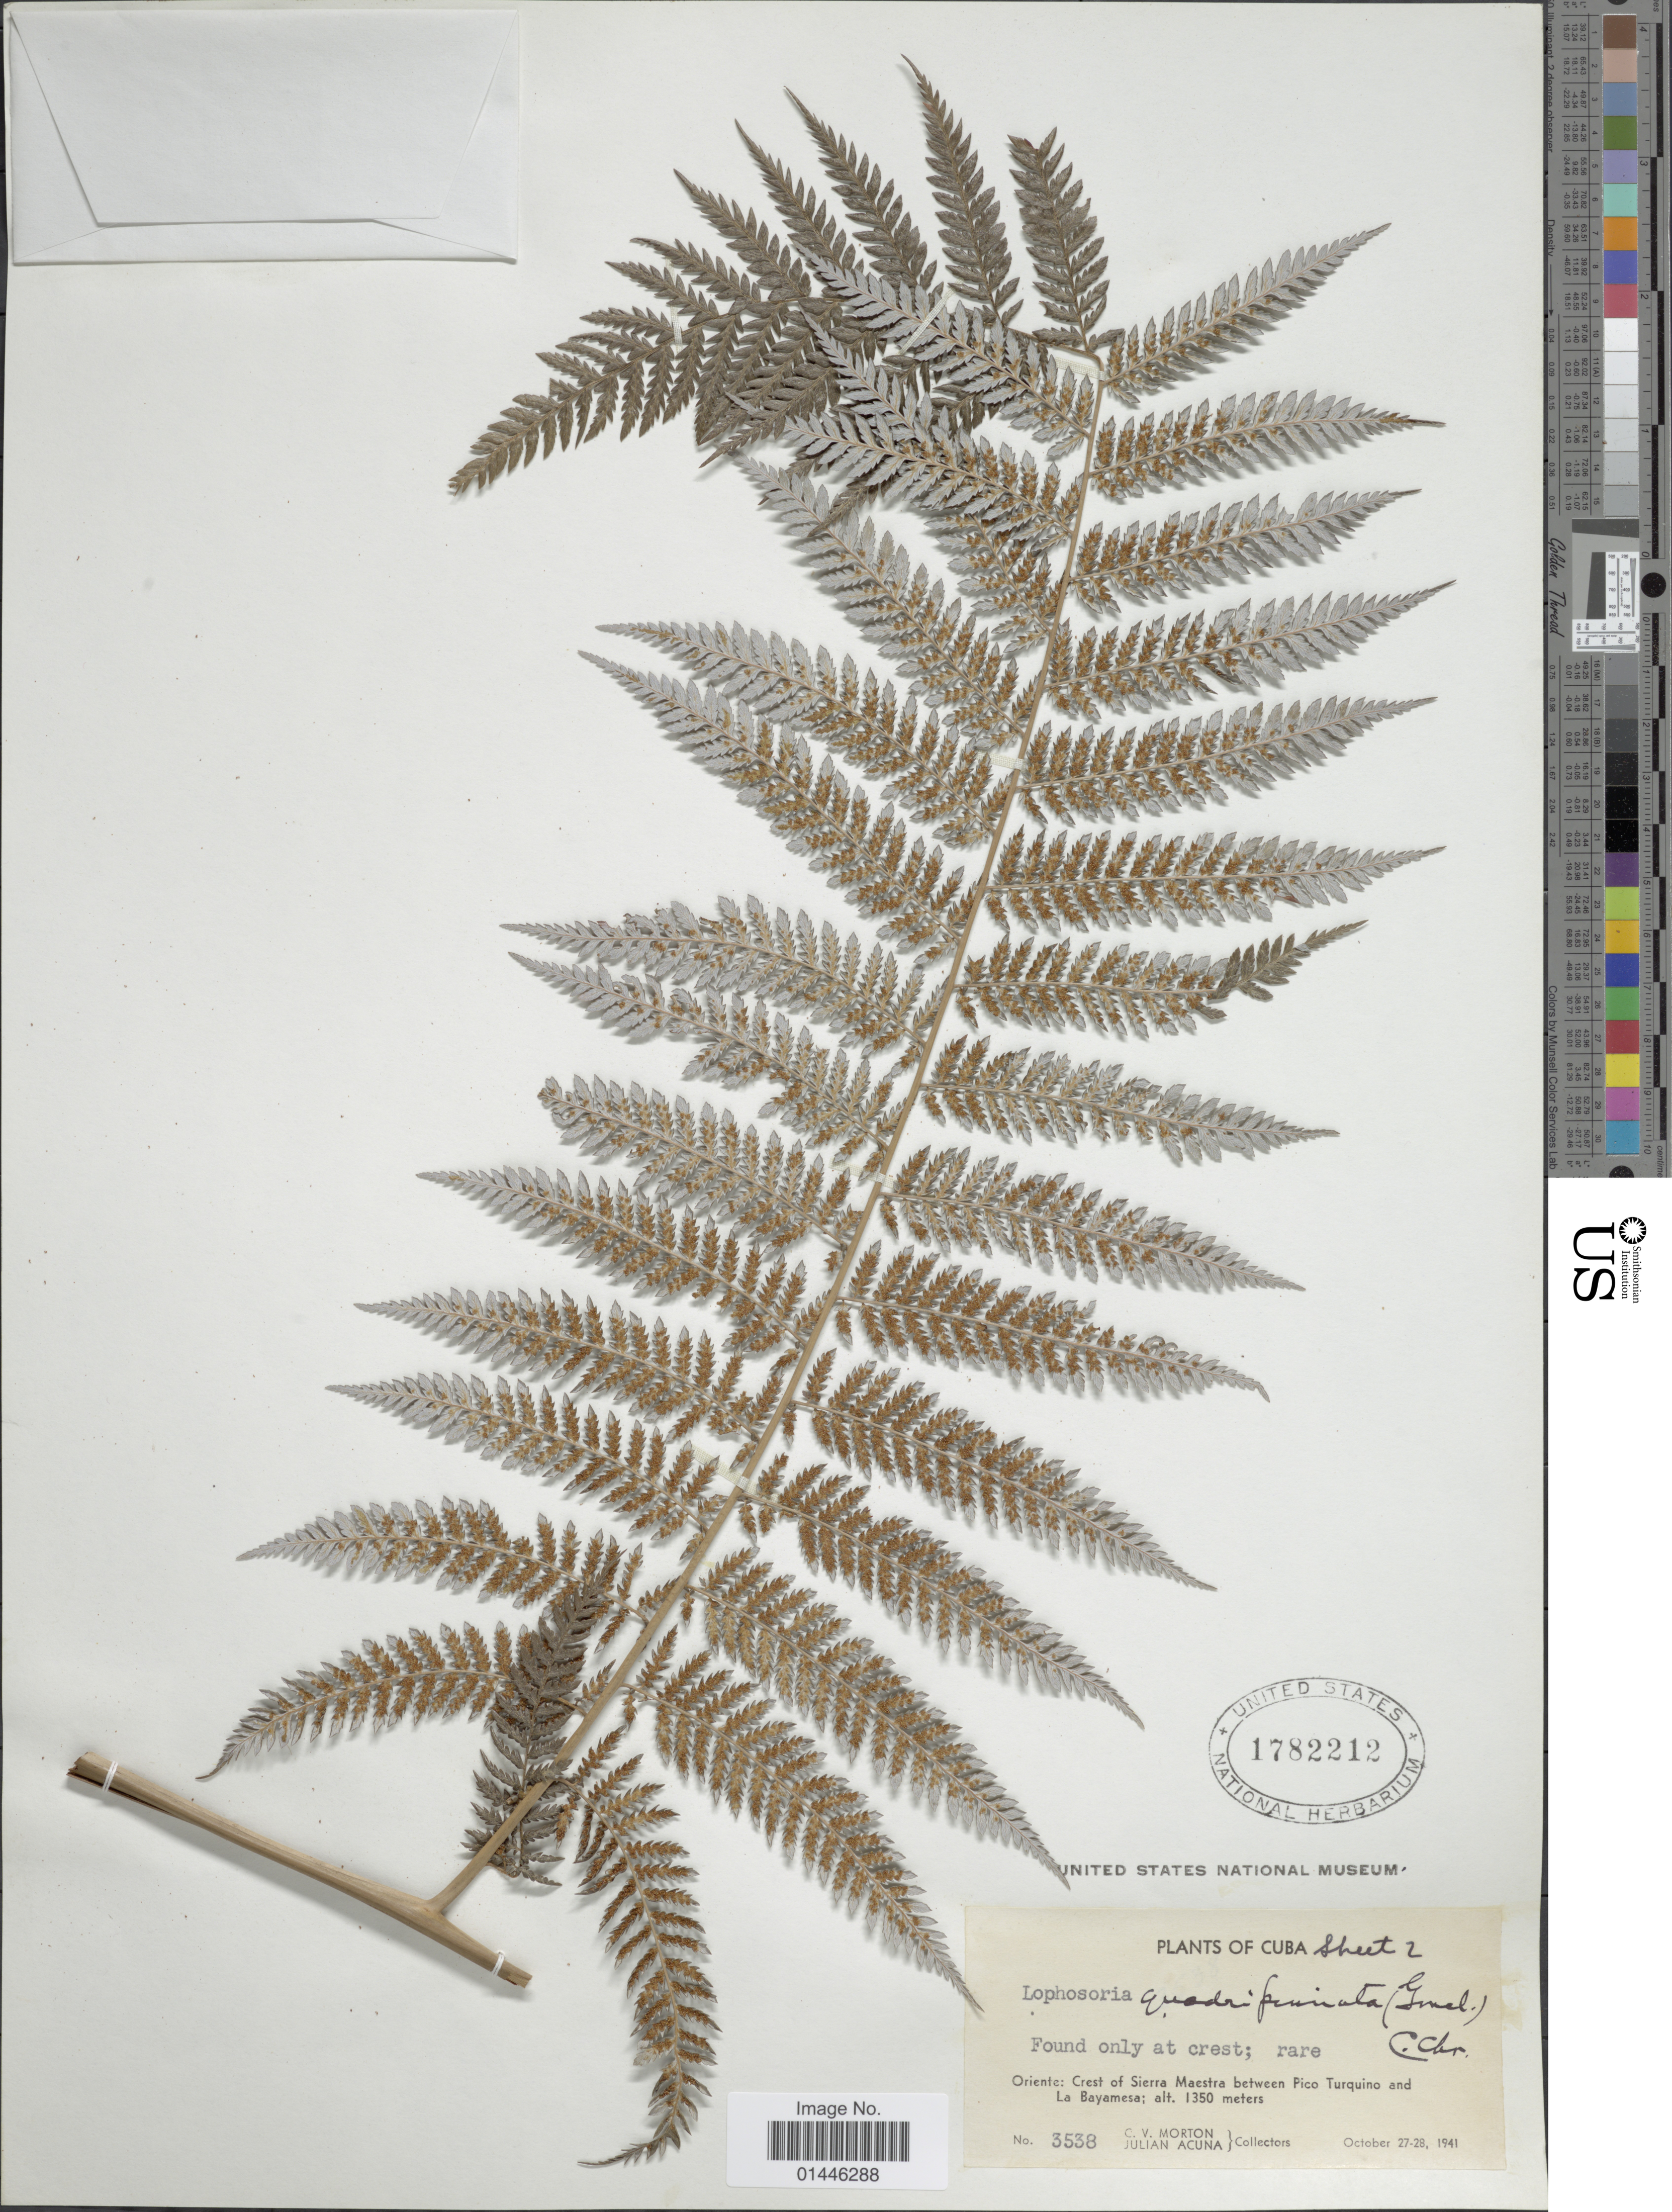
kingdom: Plantae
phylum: Tracheophyta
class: Polypodiopsida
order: Cyatheales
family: Dicksoniaceae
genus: Lophosoria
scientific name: Lophosoria quadripinnata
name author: (J.F. Gmel.) C. Chr.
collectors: C. V. Morton & J. B. Acuña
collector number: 3538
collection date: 1941-10-27/1941-10-28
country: Cuba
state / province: Oriente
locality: Crest of Sierra Maestra between Pico Turquino and La Bayamesa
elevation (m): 1350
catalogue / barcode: US 1782212